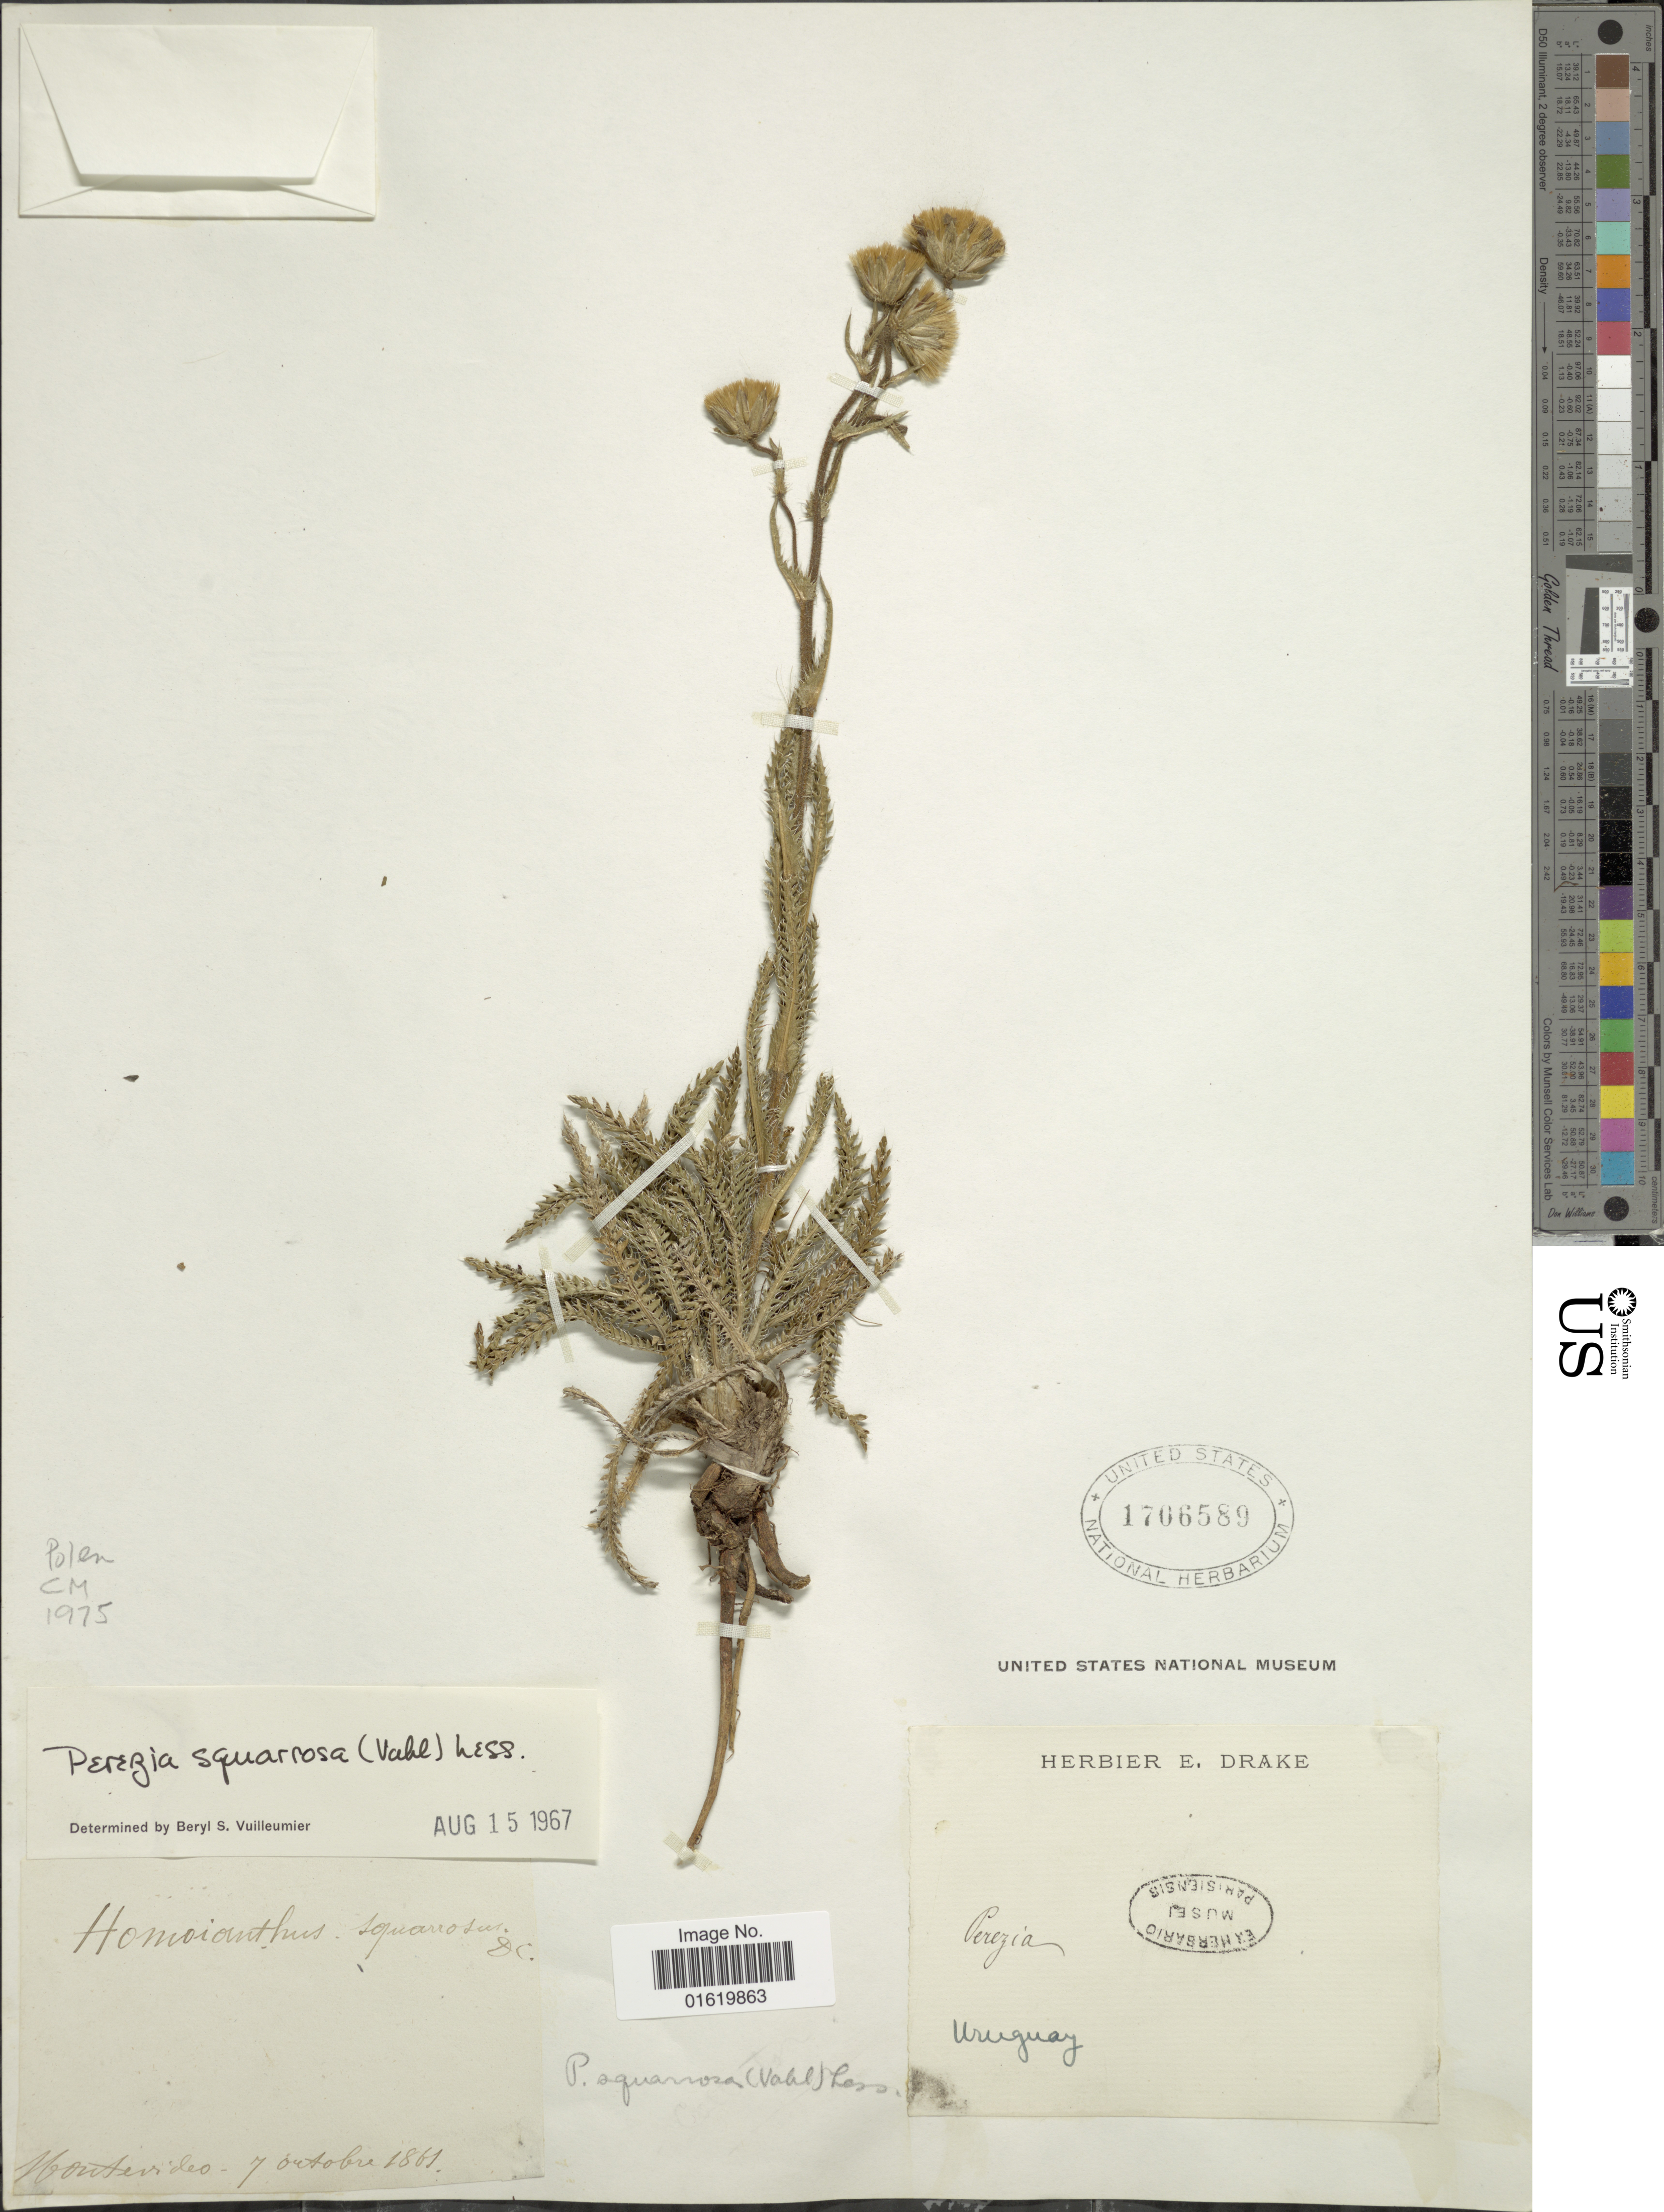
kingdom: Plantae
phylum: Tracheophyta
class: Magnoliopsida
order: Asterales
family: Asteraceae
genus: Perezia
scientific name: Perezia squarrosa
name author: (Vahl) Less.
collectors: ex herb. E. Drake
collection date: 1861-10-07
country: Uruguay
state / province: Montevideo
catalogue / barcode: US 1706589